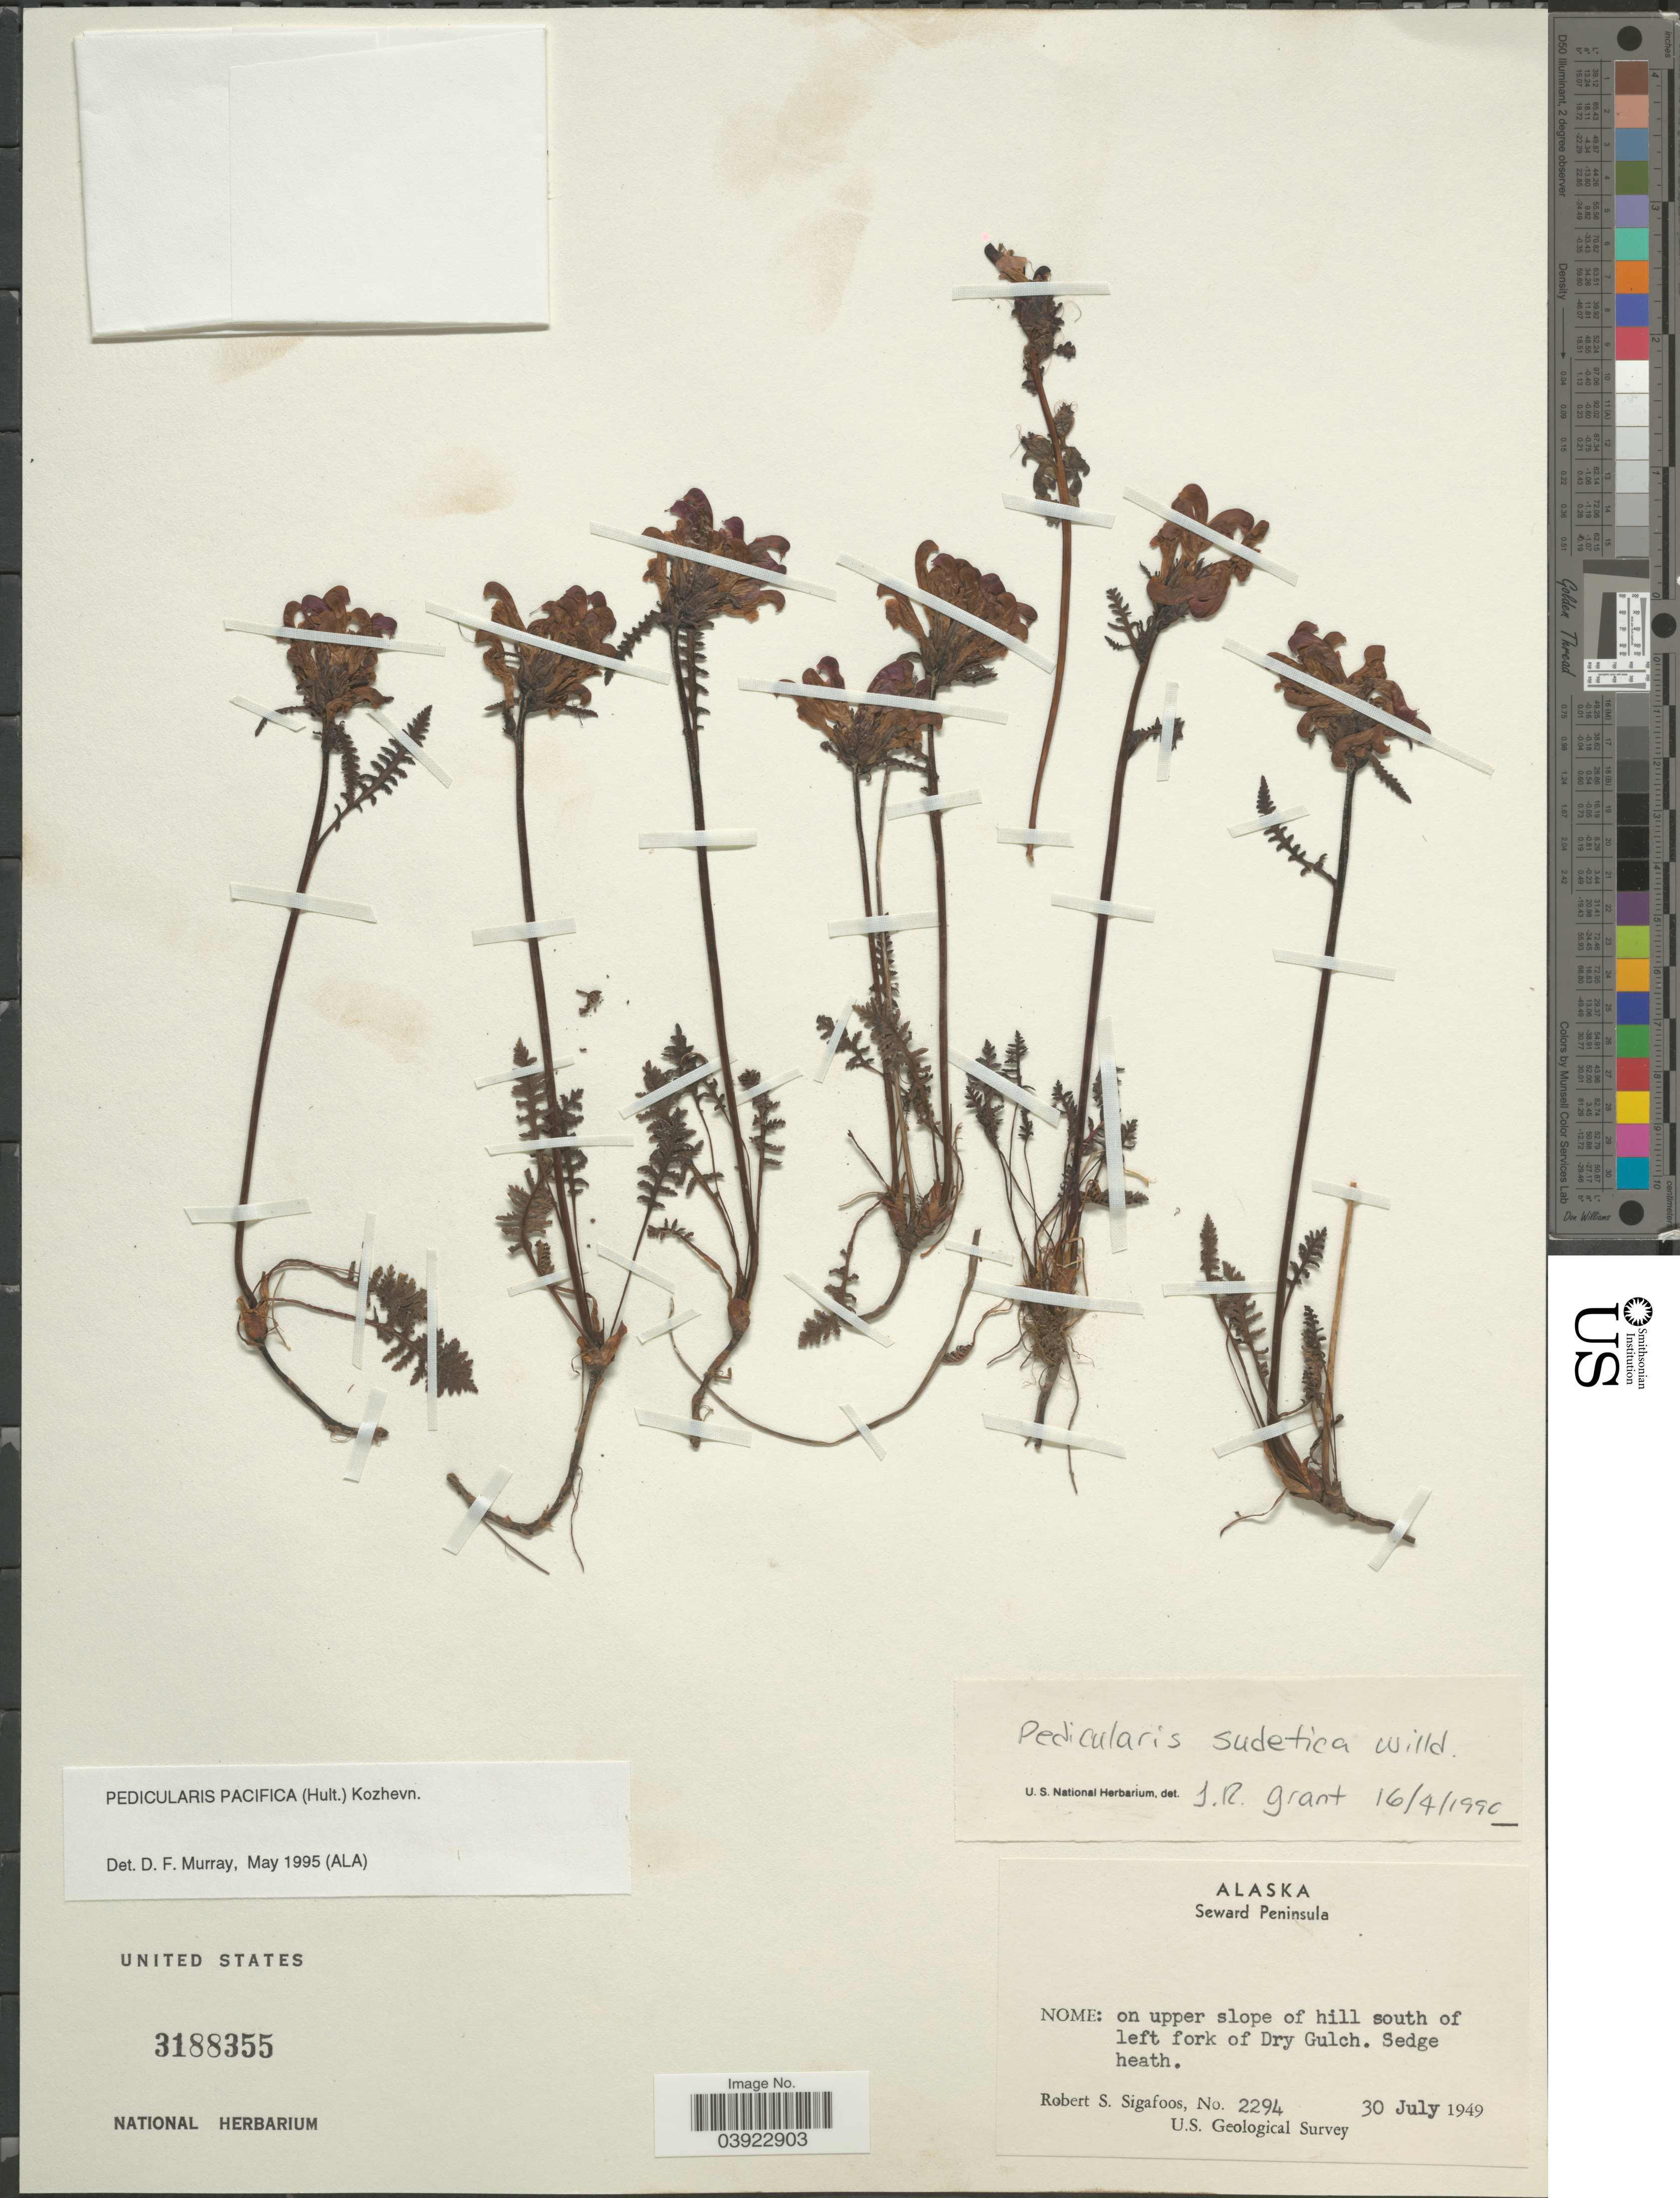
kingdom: Plantae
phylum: Tracheophyta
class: Magnoliopsida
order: Lamiales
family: Orobanchaceae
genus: Pedicularis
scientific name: Pedicularis pacifica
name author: (Hultén) Kozhevn.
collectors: R. Sigafoos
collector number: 2294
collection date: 1949-07-30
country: United States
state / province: Alaska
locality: Seward Peninsula. Nome: on upper slope of hill south of left fork of Dry Gulch, Sedge heath.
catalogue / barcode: US 3188355